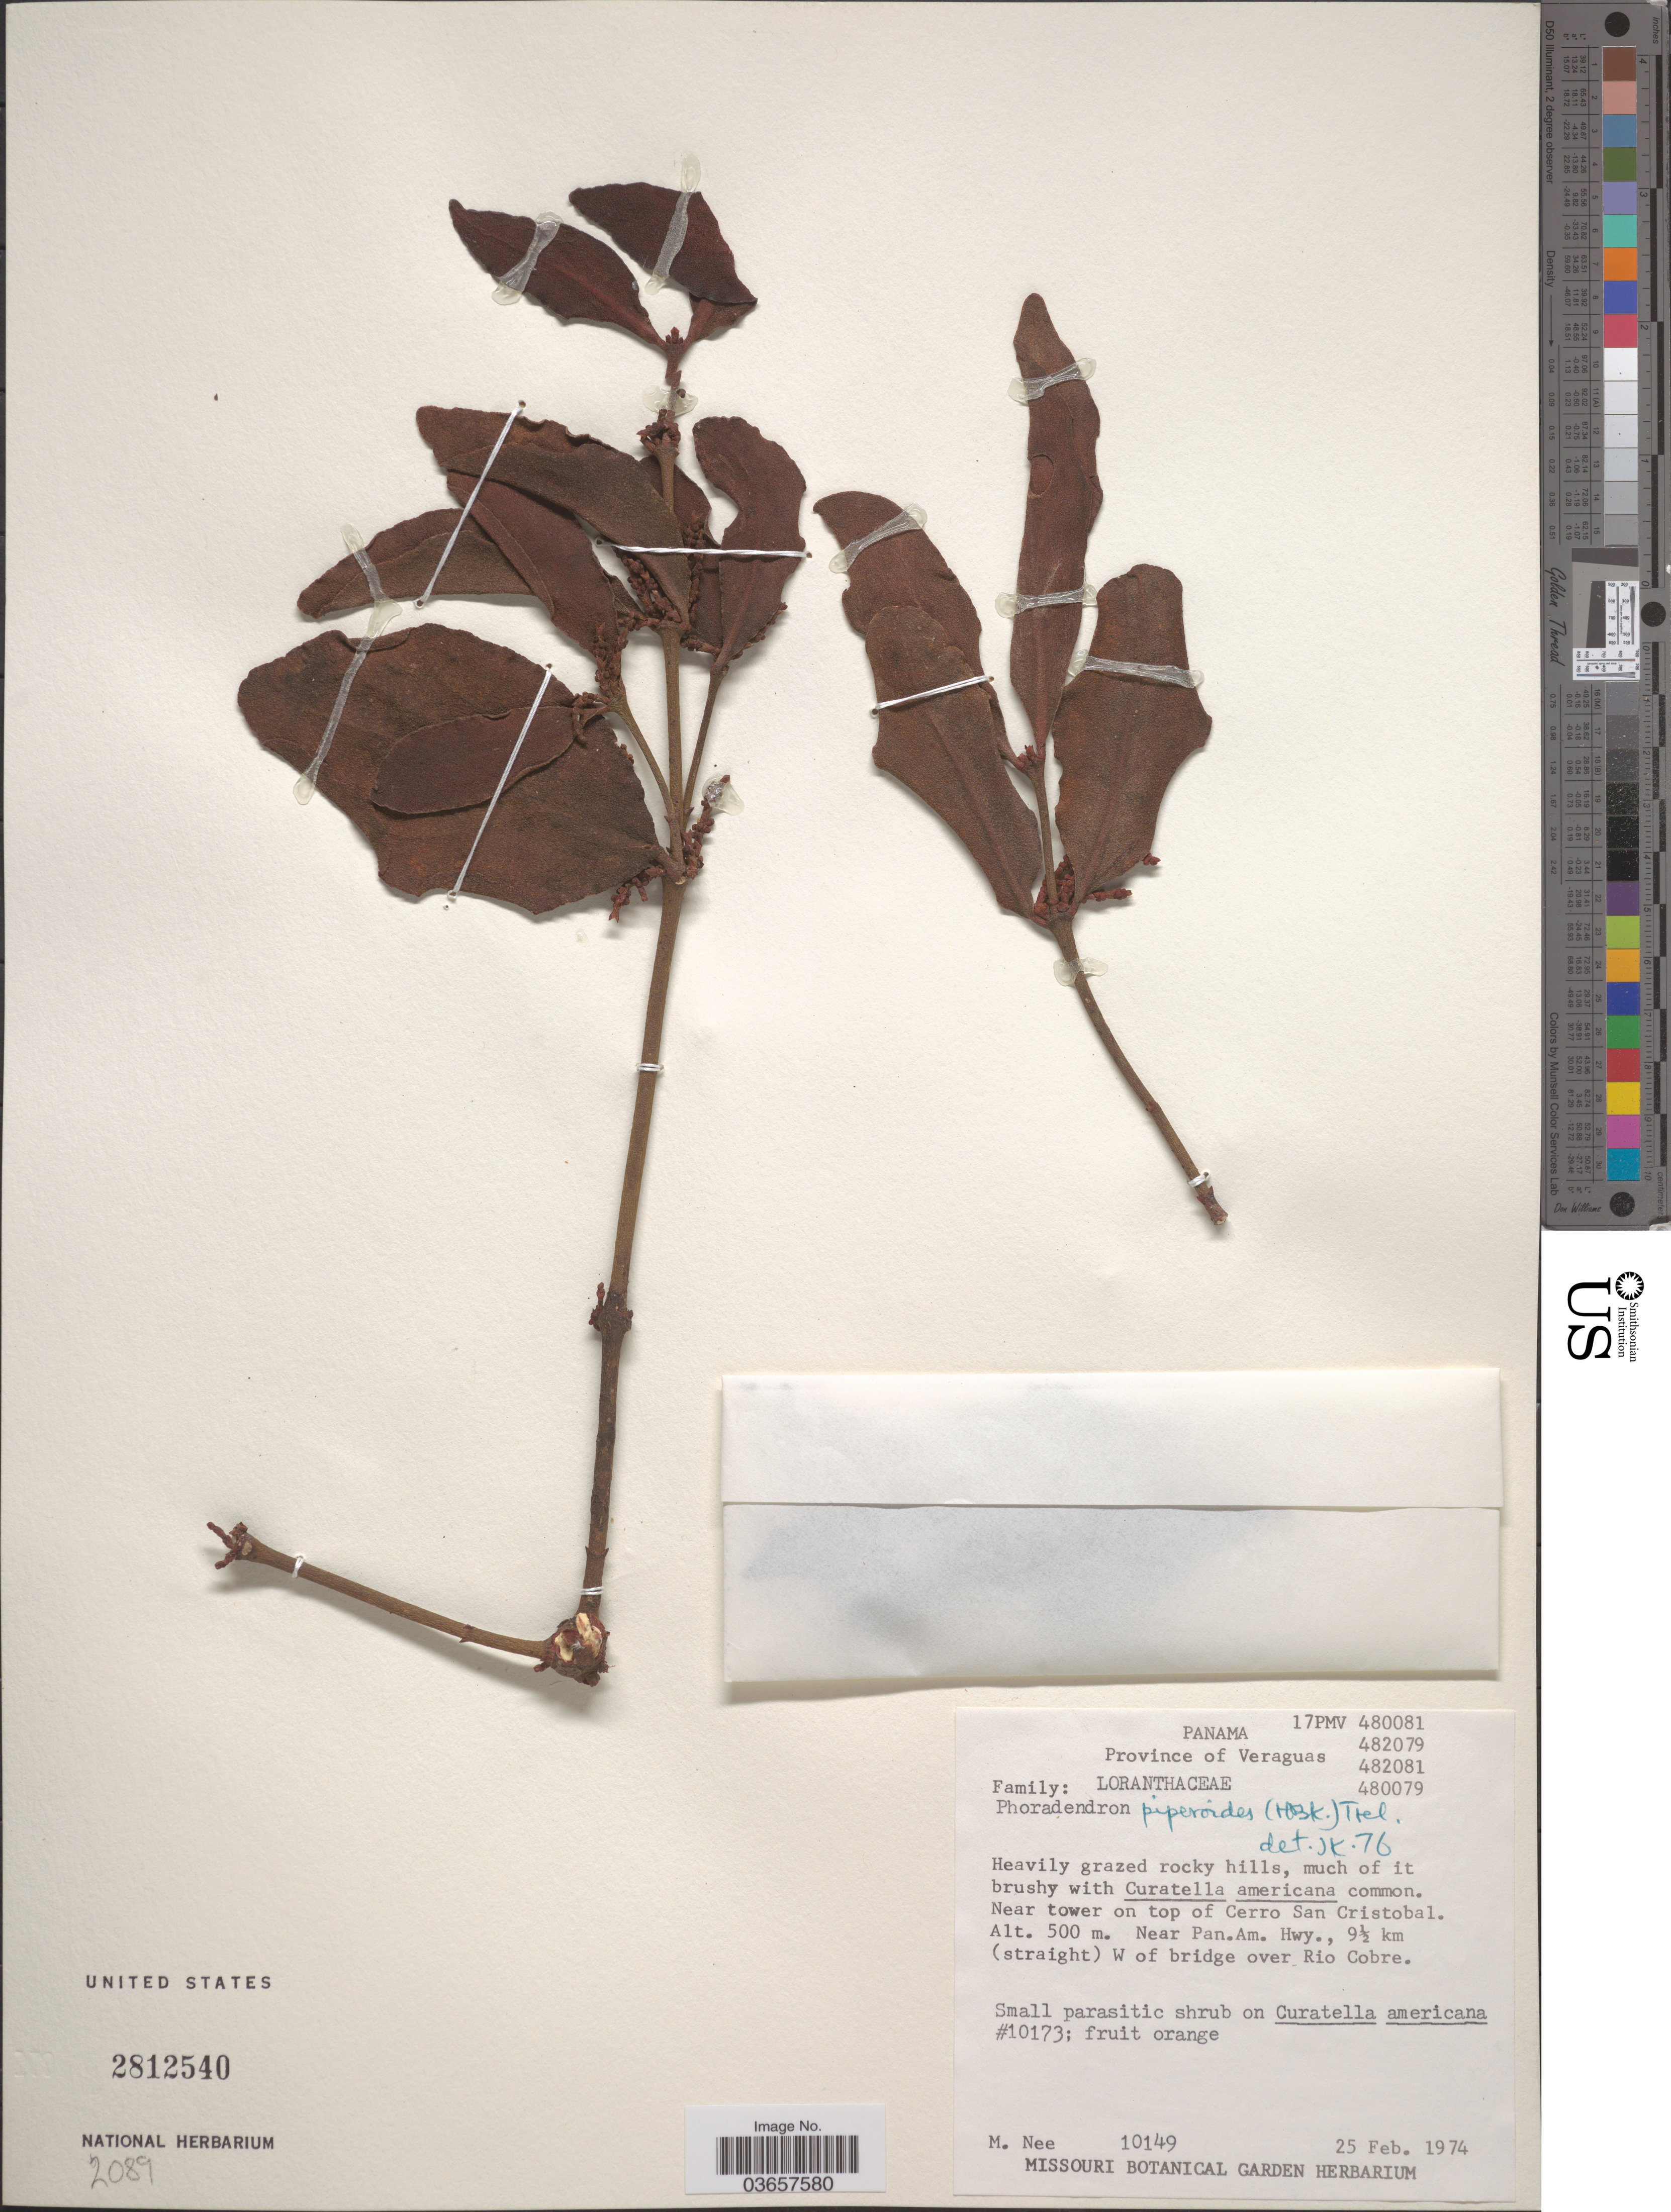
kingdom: Plantae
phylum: Tracheophyta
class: Magnoliopsida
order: Santalales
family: Viscaceae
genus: Phoradendron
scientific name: Phoradendron piperoides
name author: (Kunth) Trel.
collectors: M. Nee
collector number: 10149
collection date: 1974-02-25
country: Panama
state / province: Veraguas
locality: Near tower on top of Cerro San Cristobal. Near Pan.Am. Hwy., 9½ km (straight) W of bridge over Rio Cobre.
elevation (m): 500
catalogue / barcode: US 2812540